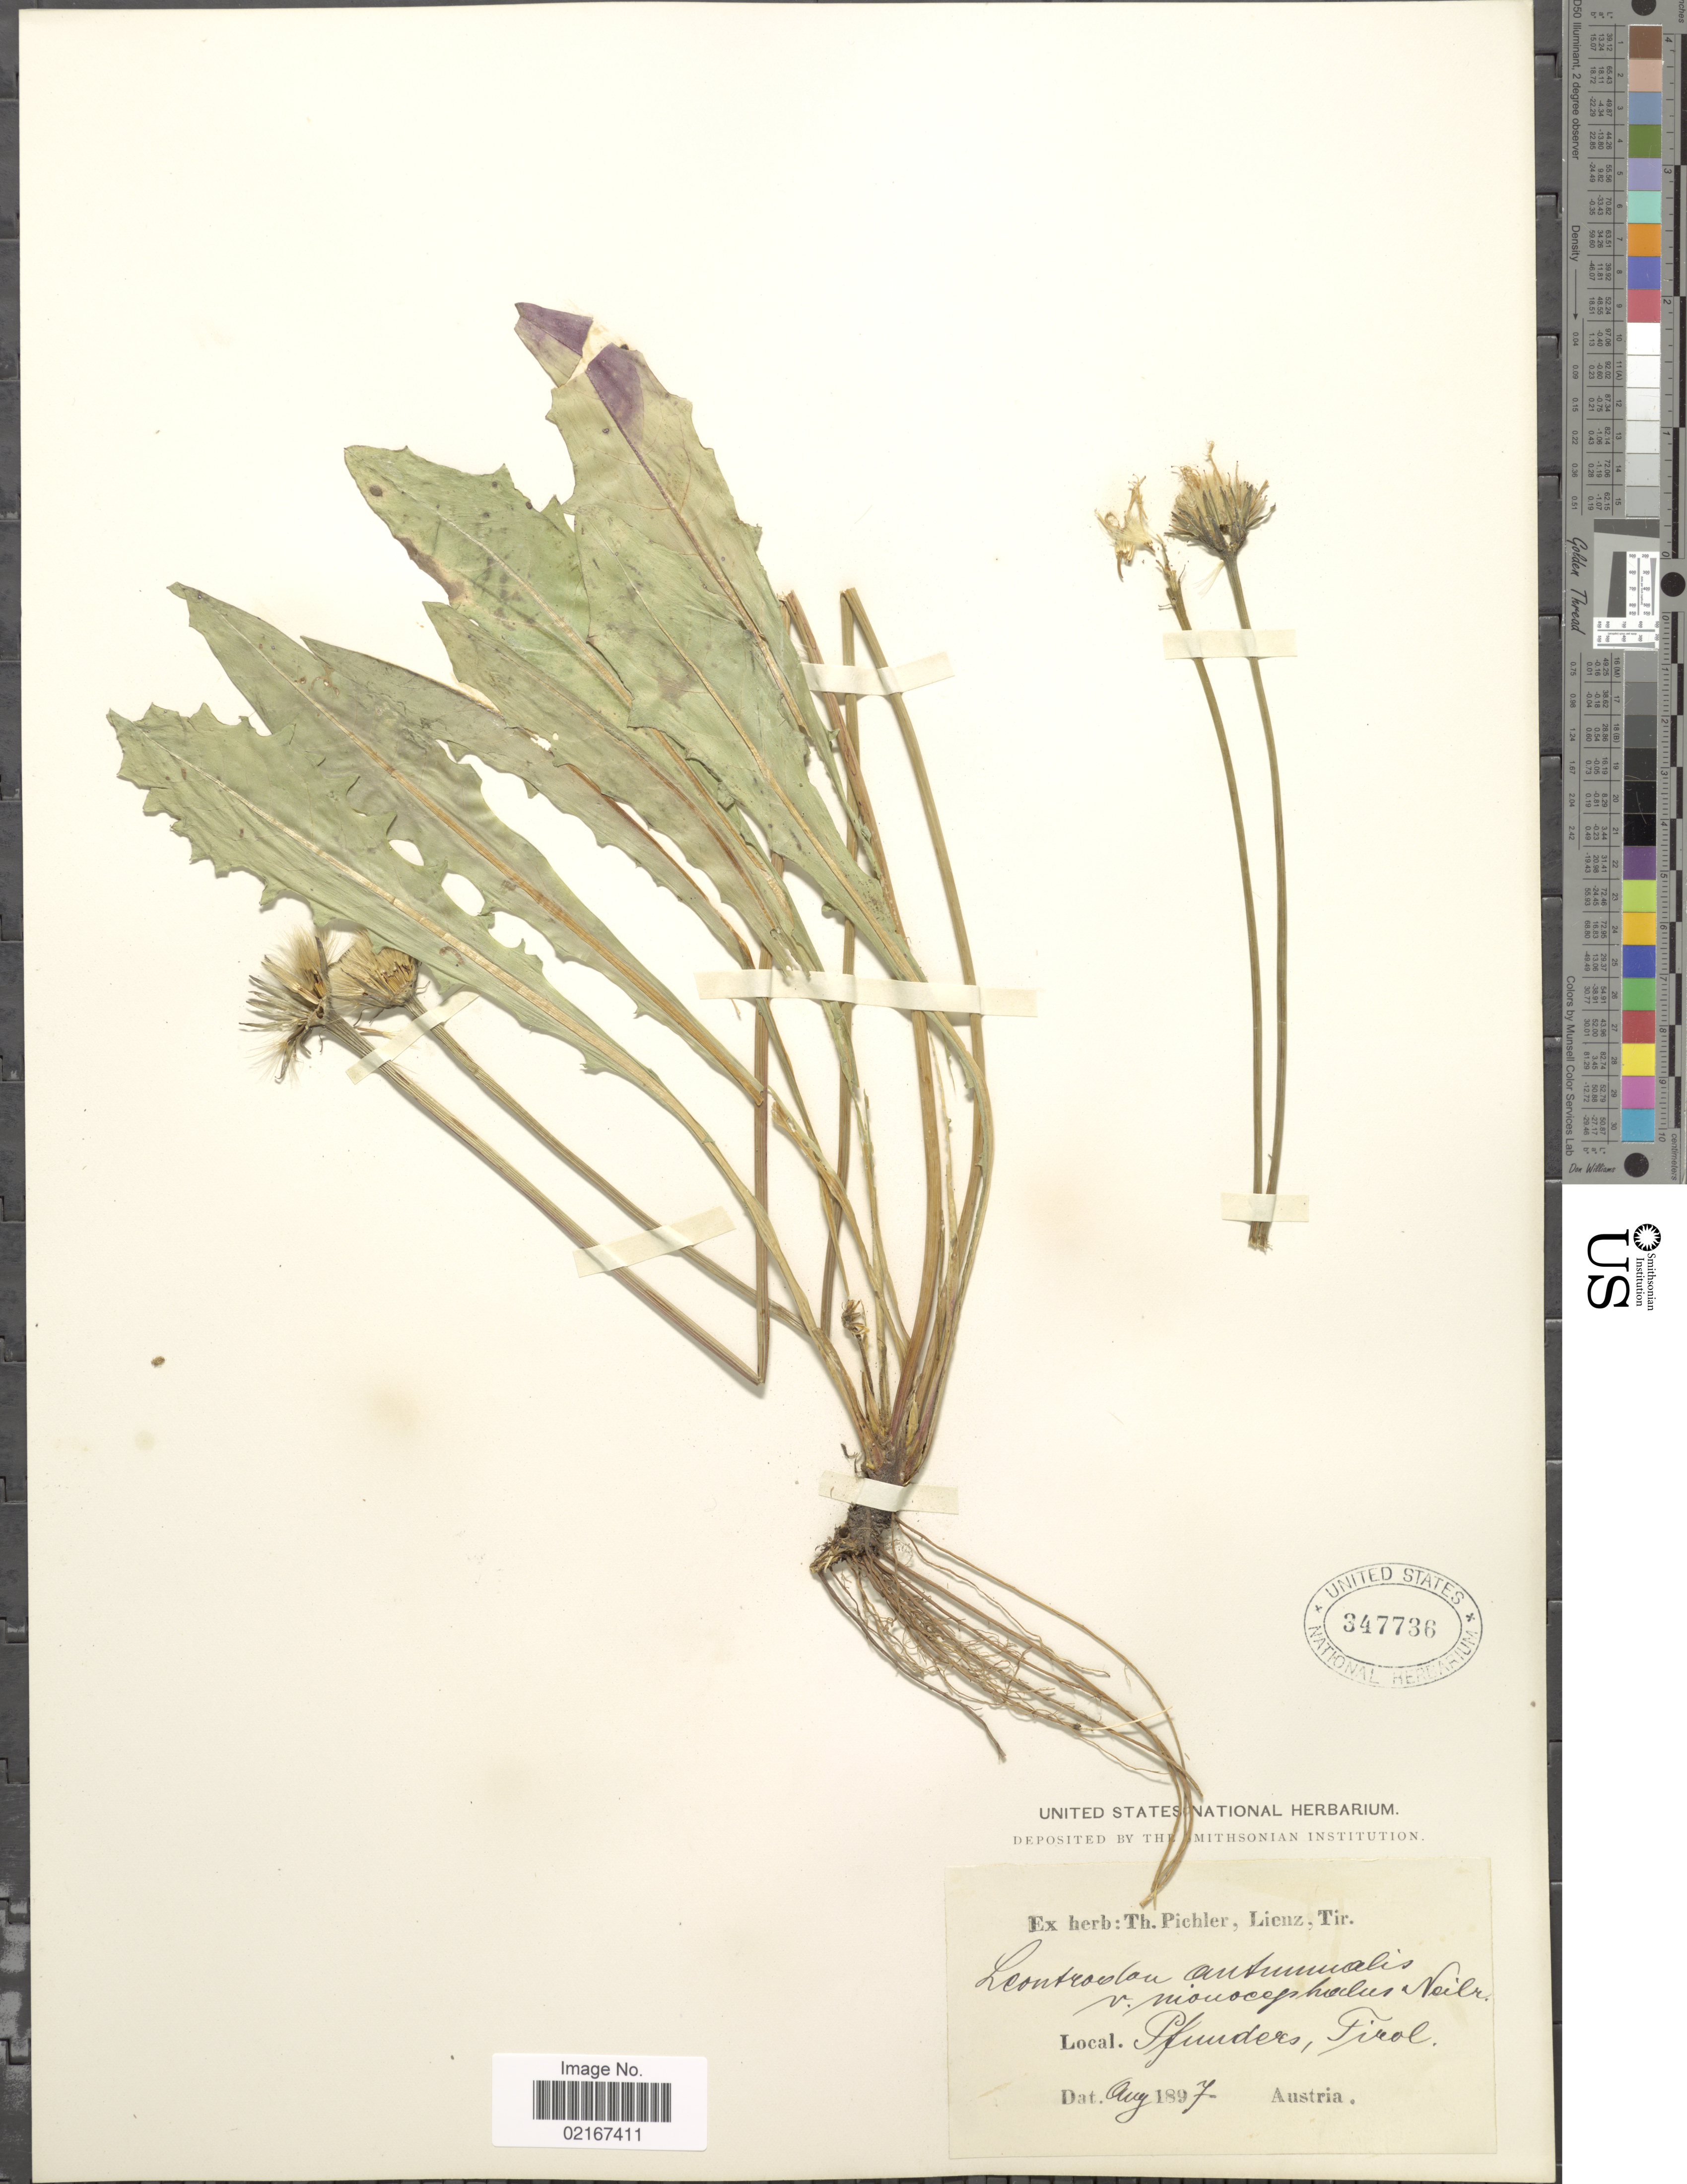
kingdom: Plantae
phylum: Tracheophyta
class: Magnoliopsida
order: Asterales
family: Asteraceae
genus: Leontodon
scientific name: Leontodon autumnalis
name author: L.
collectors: ex herb. T. Pichler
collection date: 1897-08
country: Austria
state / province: Tirol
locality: Pfunders [interpreted]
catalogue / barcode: US 347736